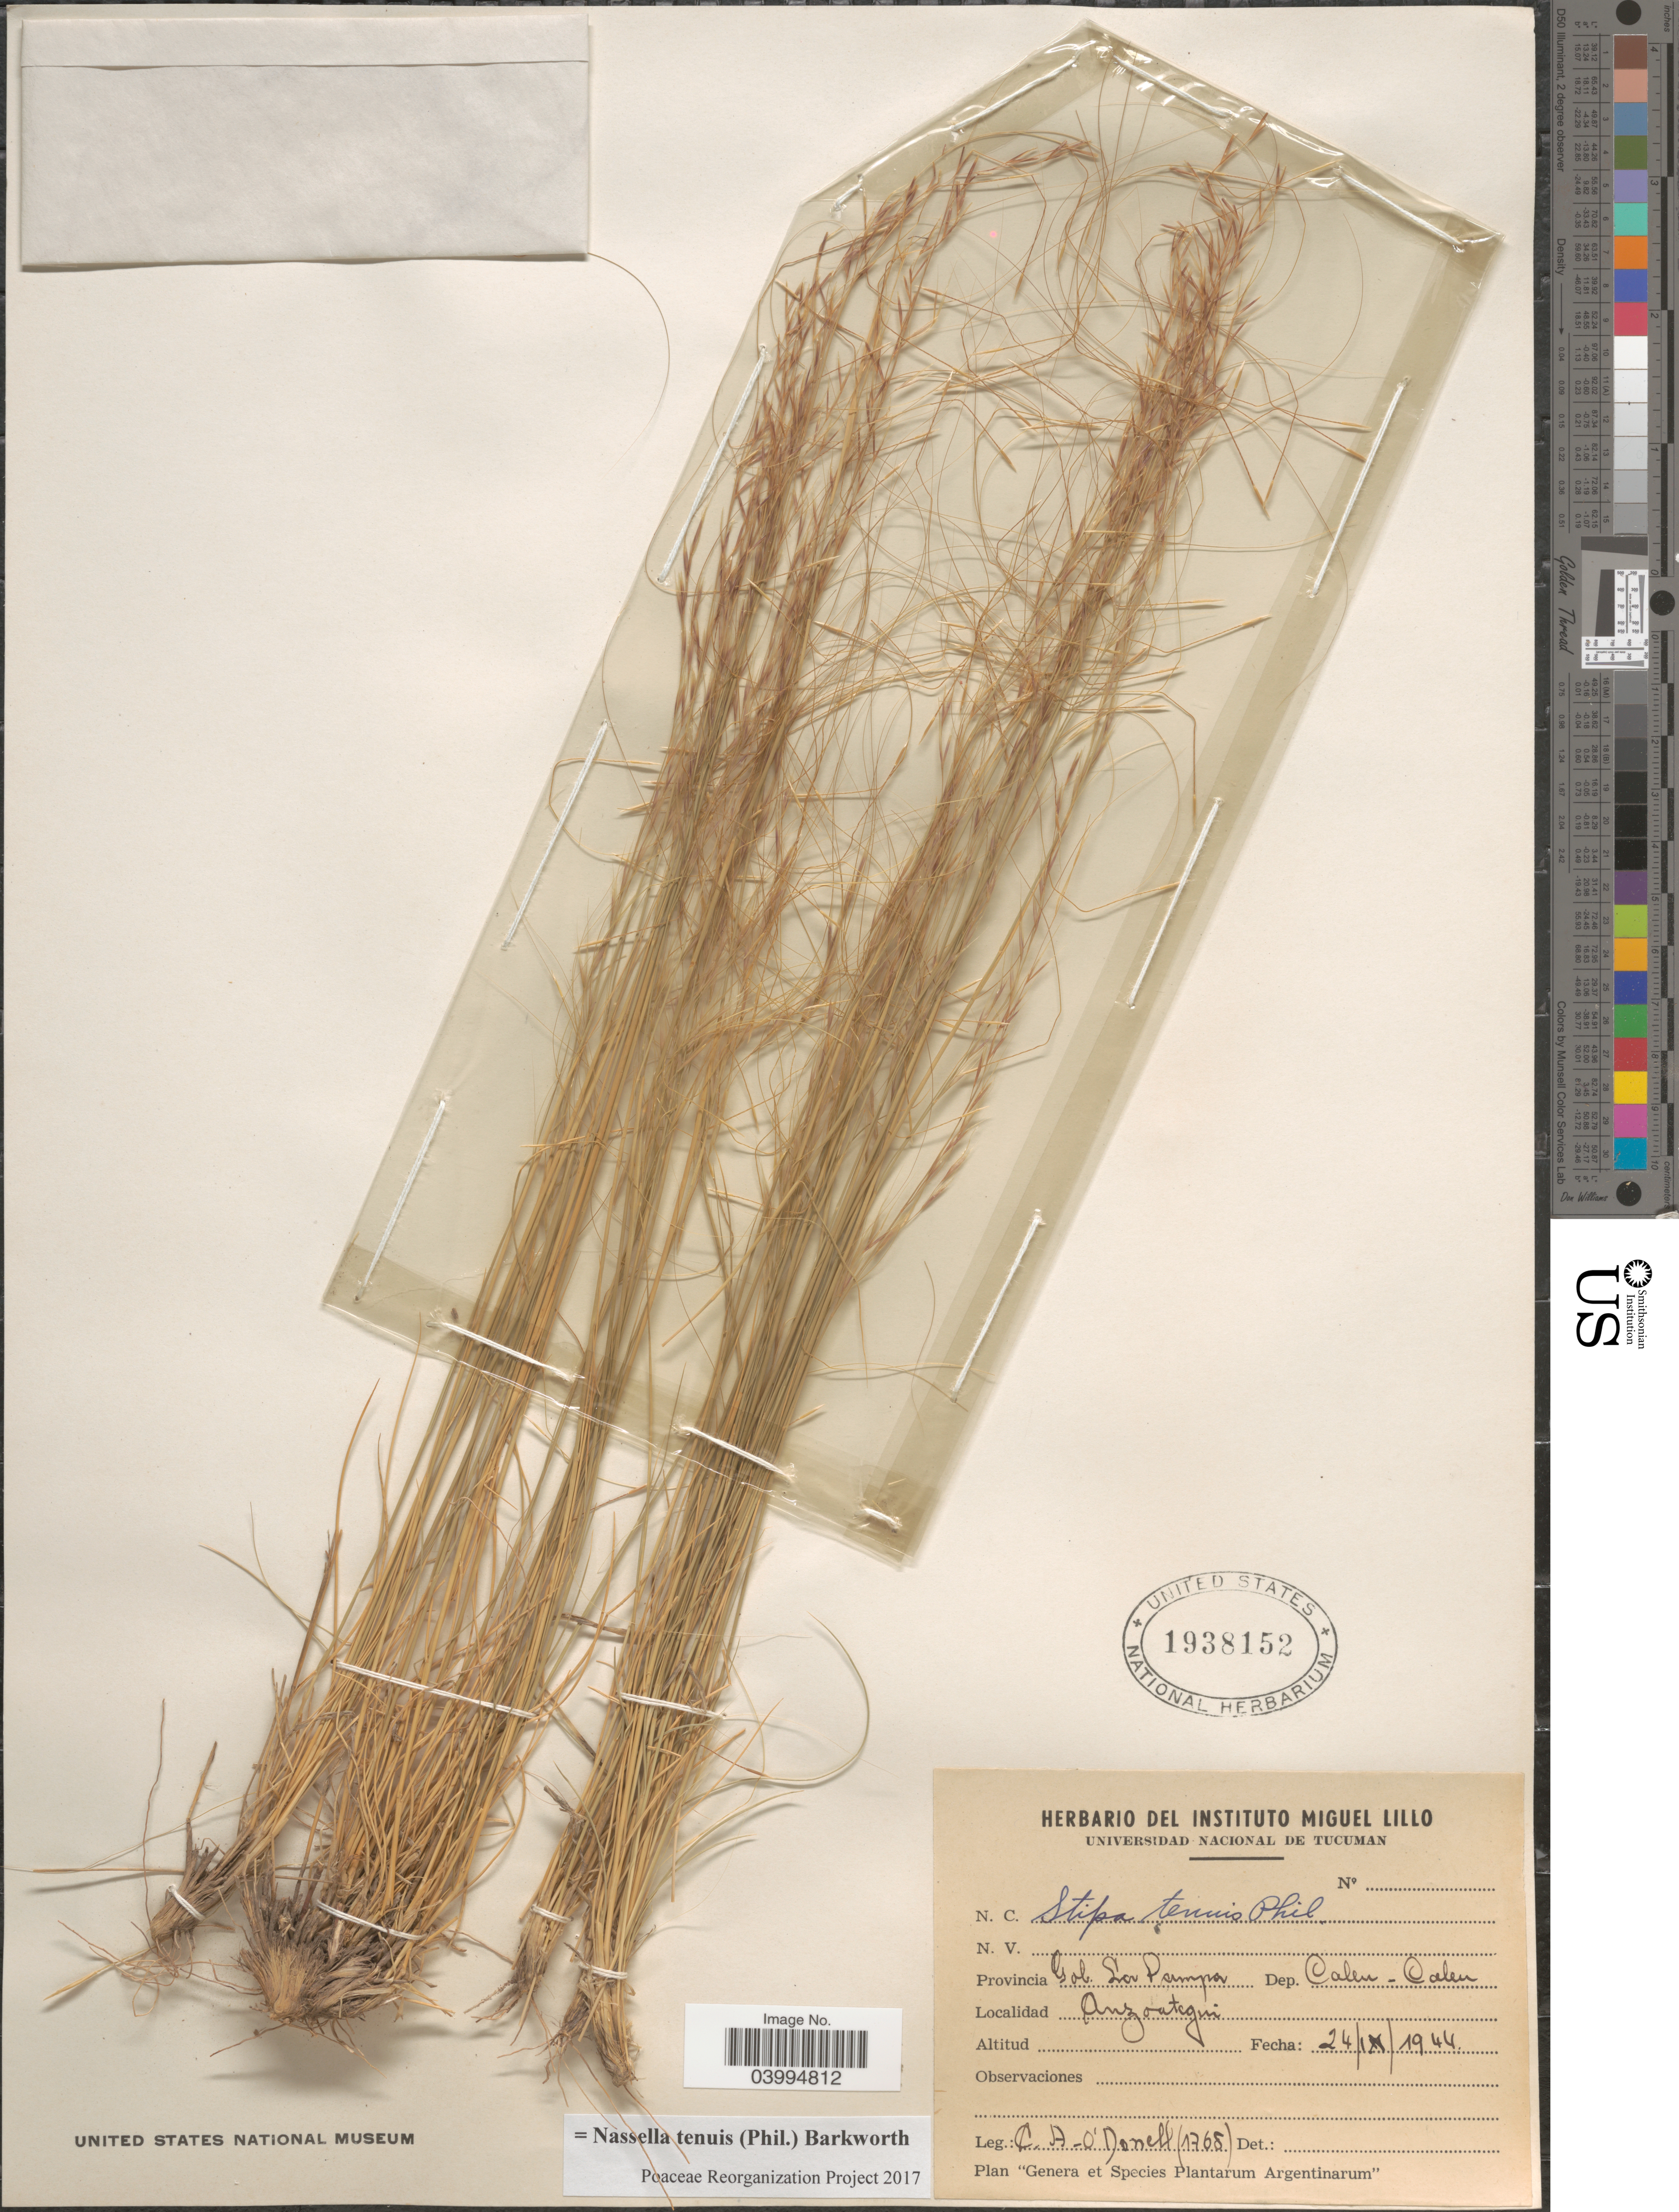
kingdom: Plantae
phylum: Tracheophyta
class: Liliopsida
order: Poales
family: Poaceae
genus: Nassella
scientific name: Nassella tenuis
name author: (Phil.) Barkworth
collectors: C. A. O'Donell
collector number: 1768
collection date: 1944-09-24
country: Argentina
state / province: La Pampa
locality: Provincia Gob. La Pampa. Dep. Caleu-Caleu. Anzoatequi.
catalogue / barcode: US 1938152